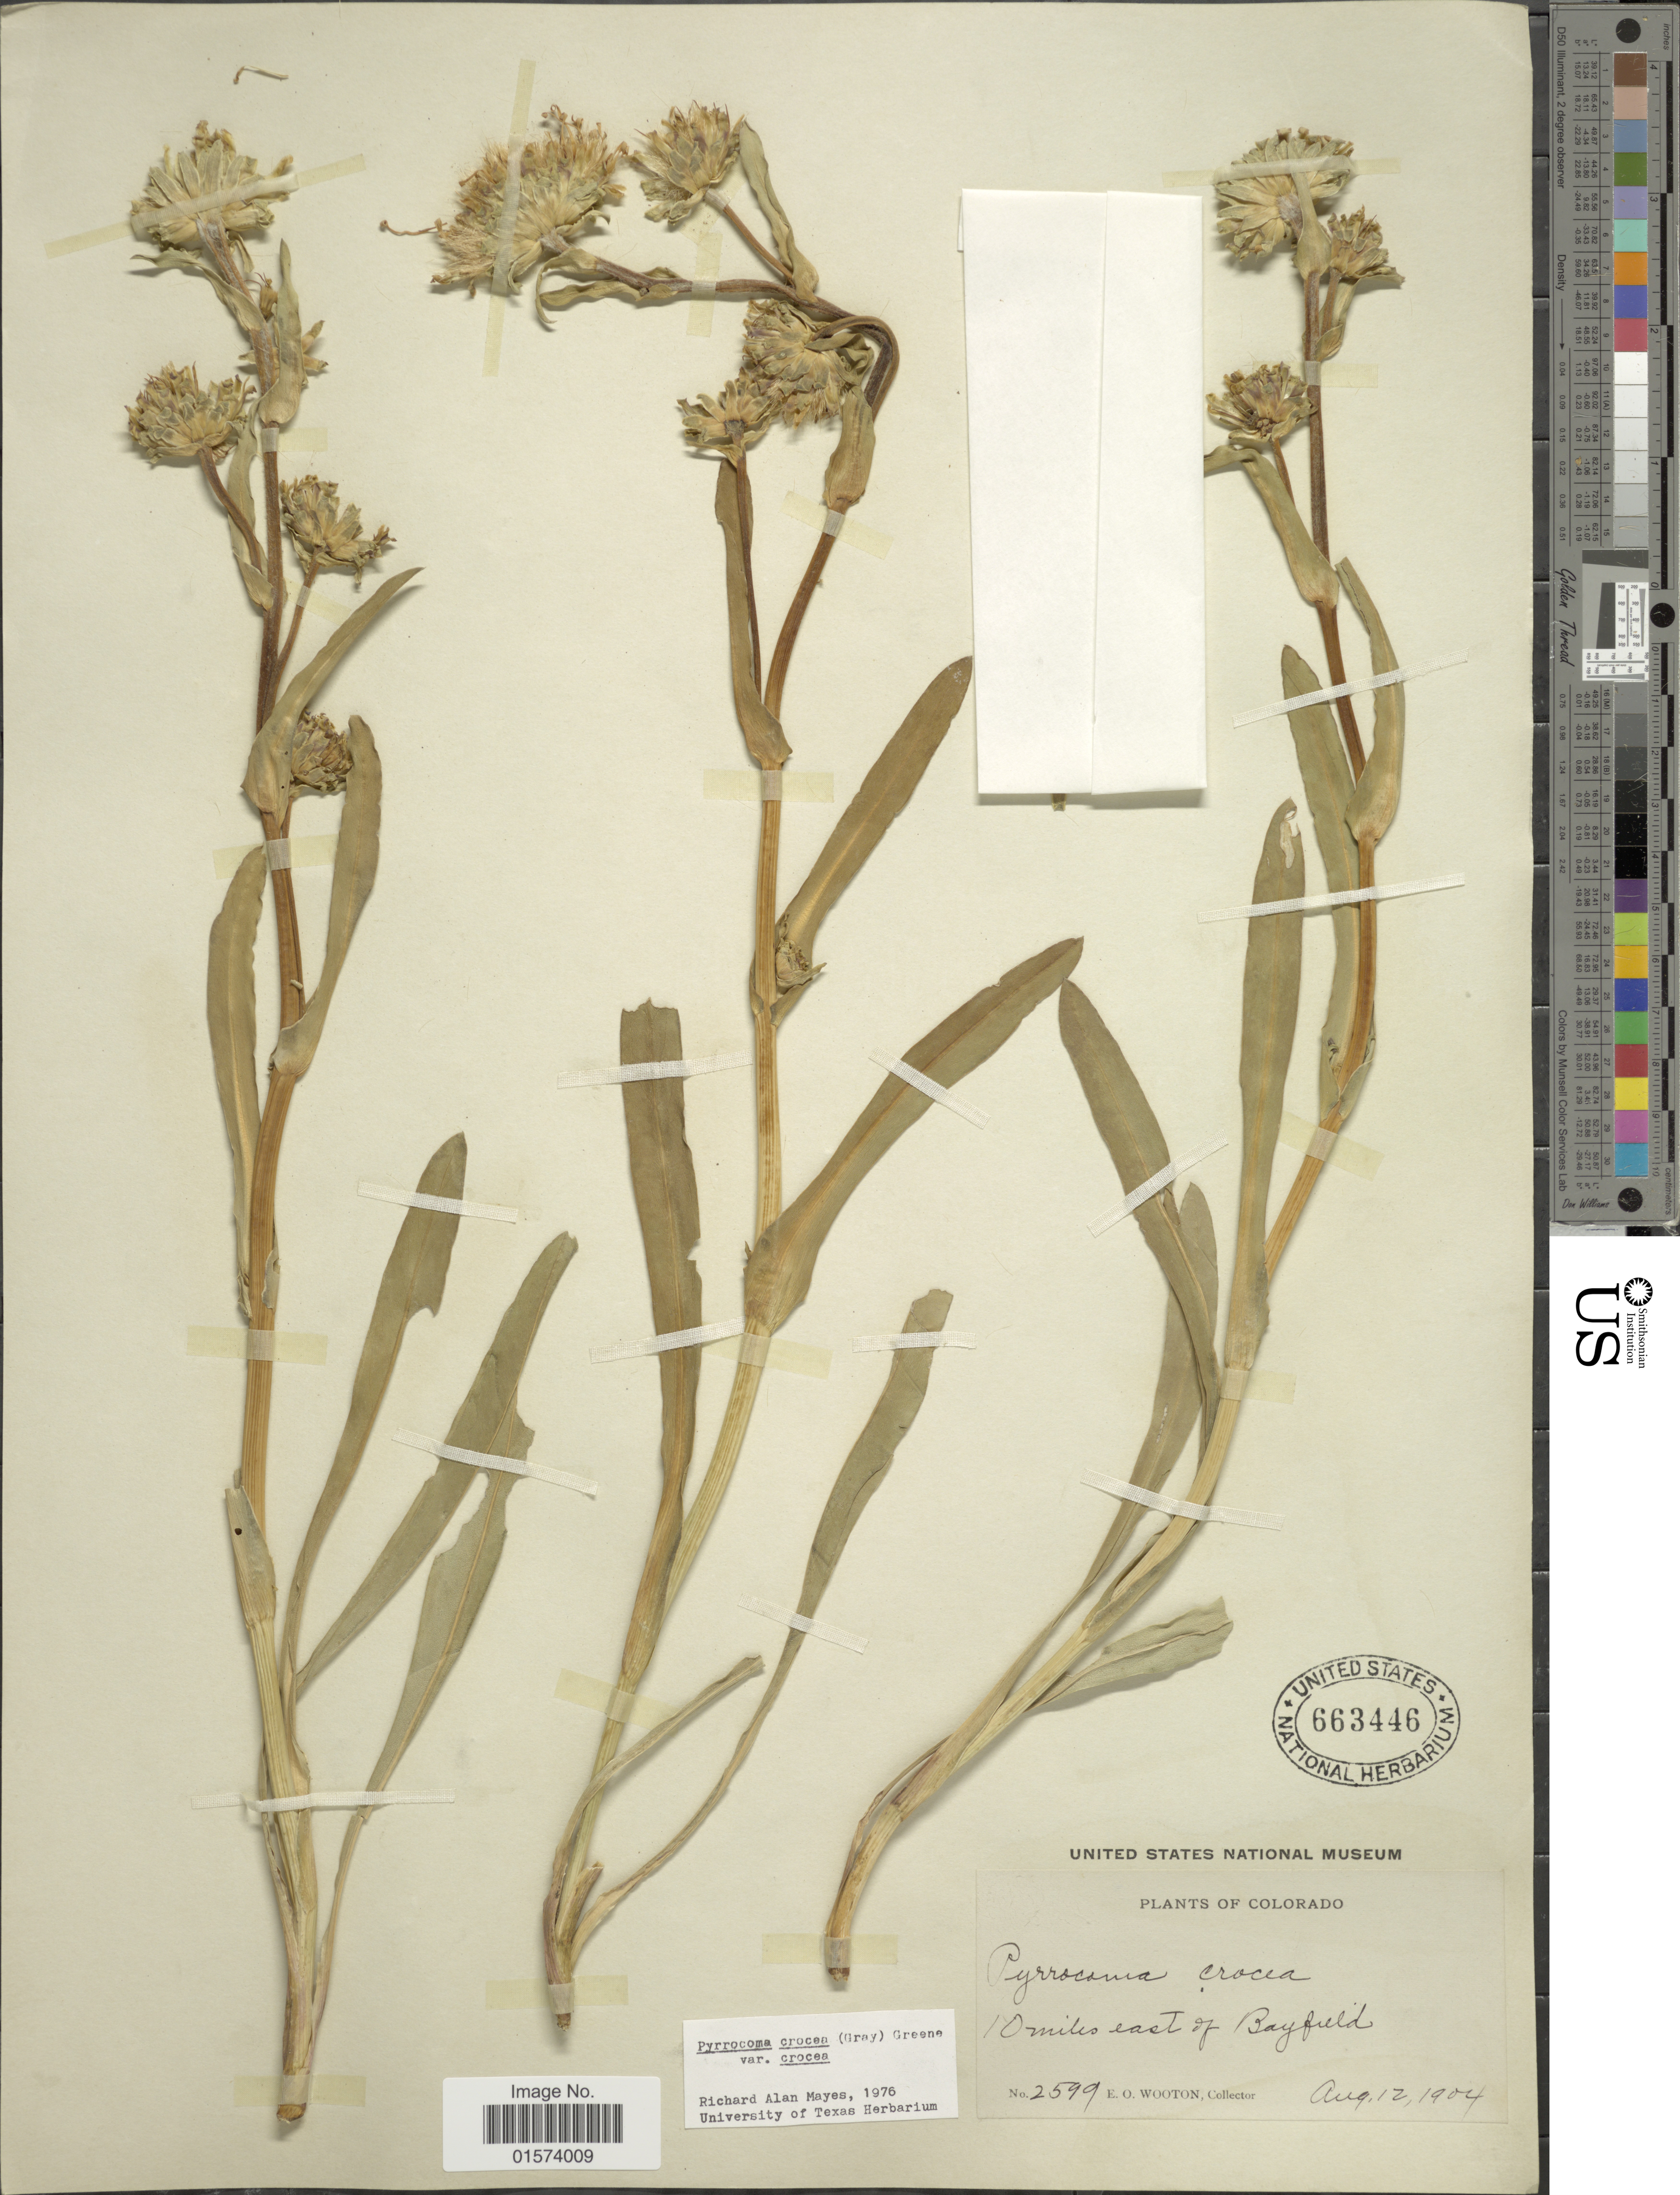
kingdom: Plantae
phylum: Tracheophyta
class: Magnoliopsida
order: Asterales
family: Asteraceae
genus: Pyrrocoma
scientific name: Pyrrocoma crocea var. crocea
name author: (A. Gray) Greene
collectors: E. O. Wooton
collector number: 2599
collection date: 1904-08-12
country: United States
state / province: Colorado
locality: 10 miles east of Bayfield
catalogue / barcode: US 663446